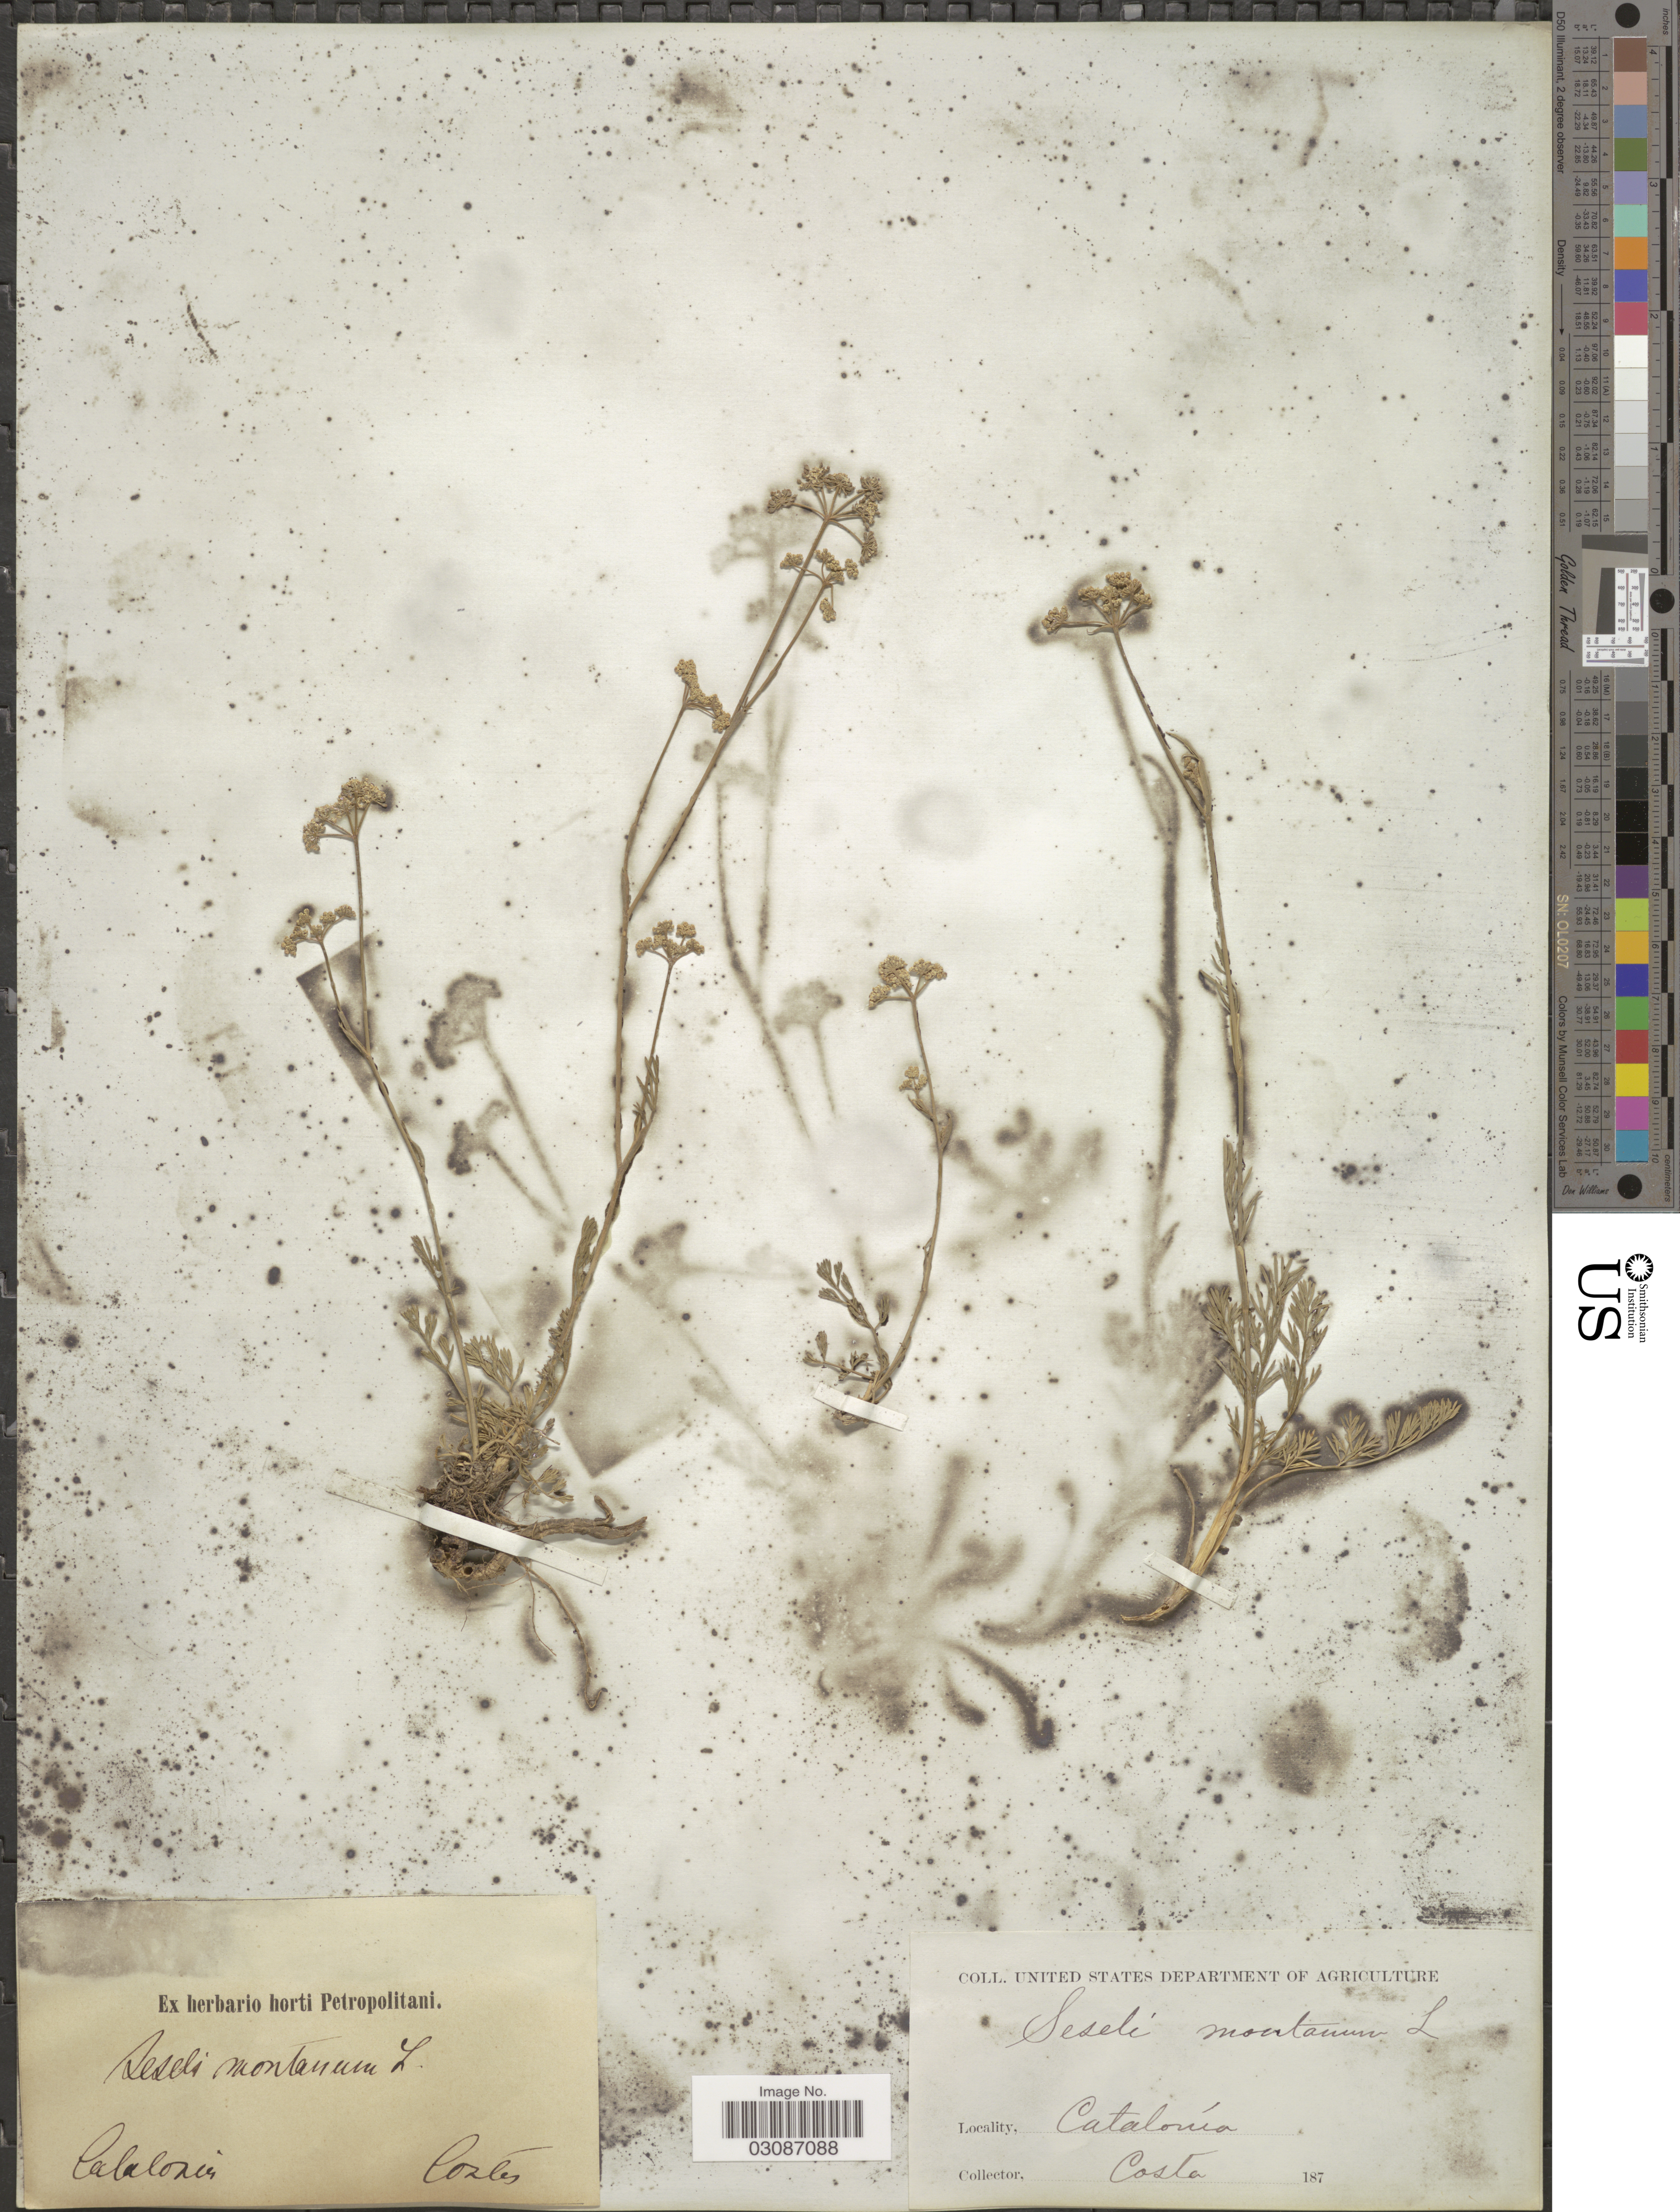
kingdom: Plantae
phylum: Tracheophyta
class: Magnoliopsida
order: Apiales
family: Apiaceae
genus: Seseli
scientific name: Seseli montanum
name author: L.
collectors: -. Costa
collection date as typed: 187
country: Spain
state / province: Catalunya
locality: Catalonía.